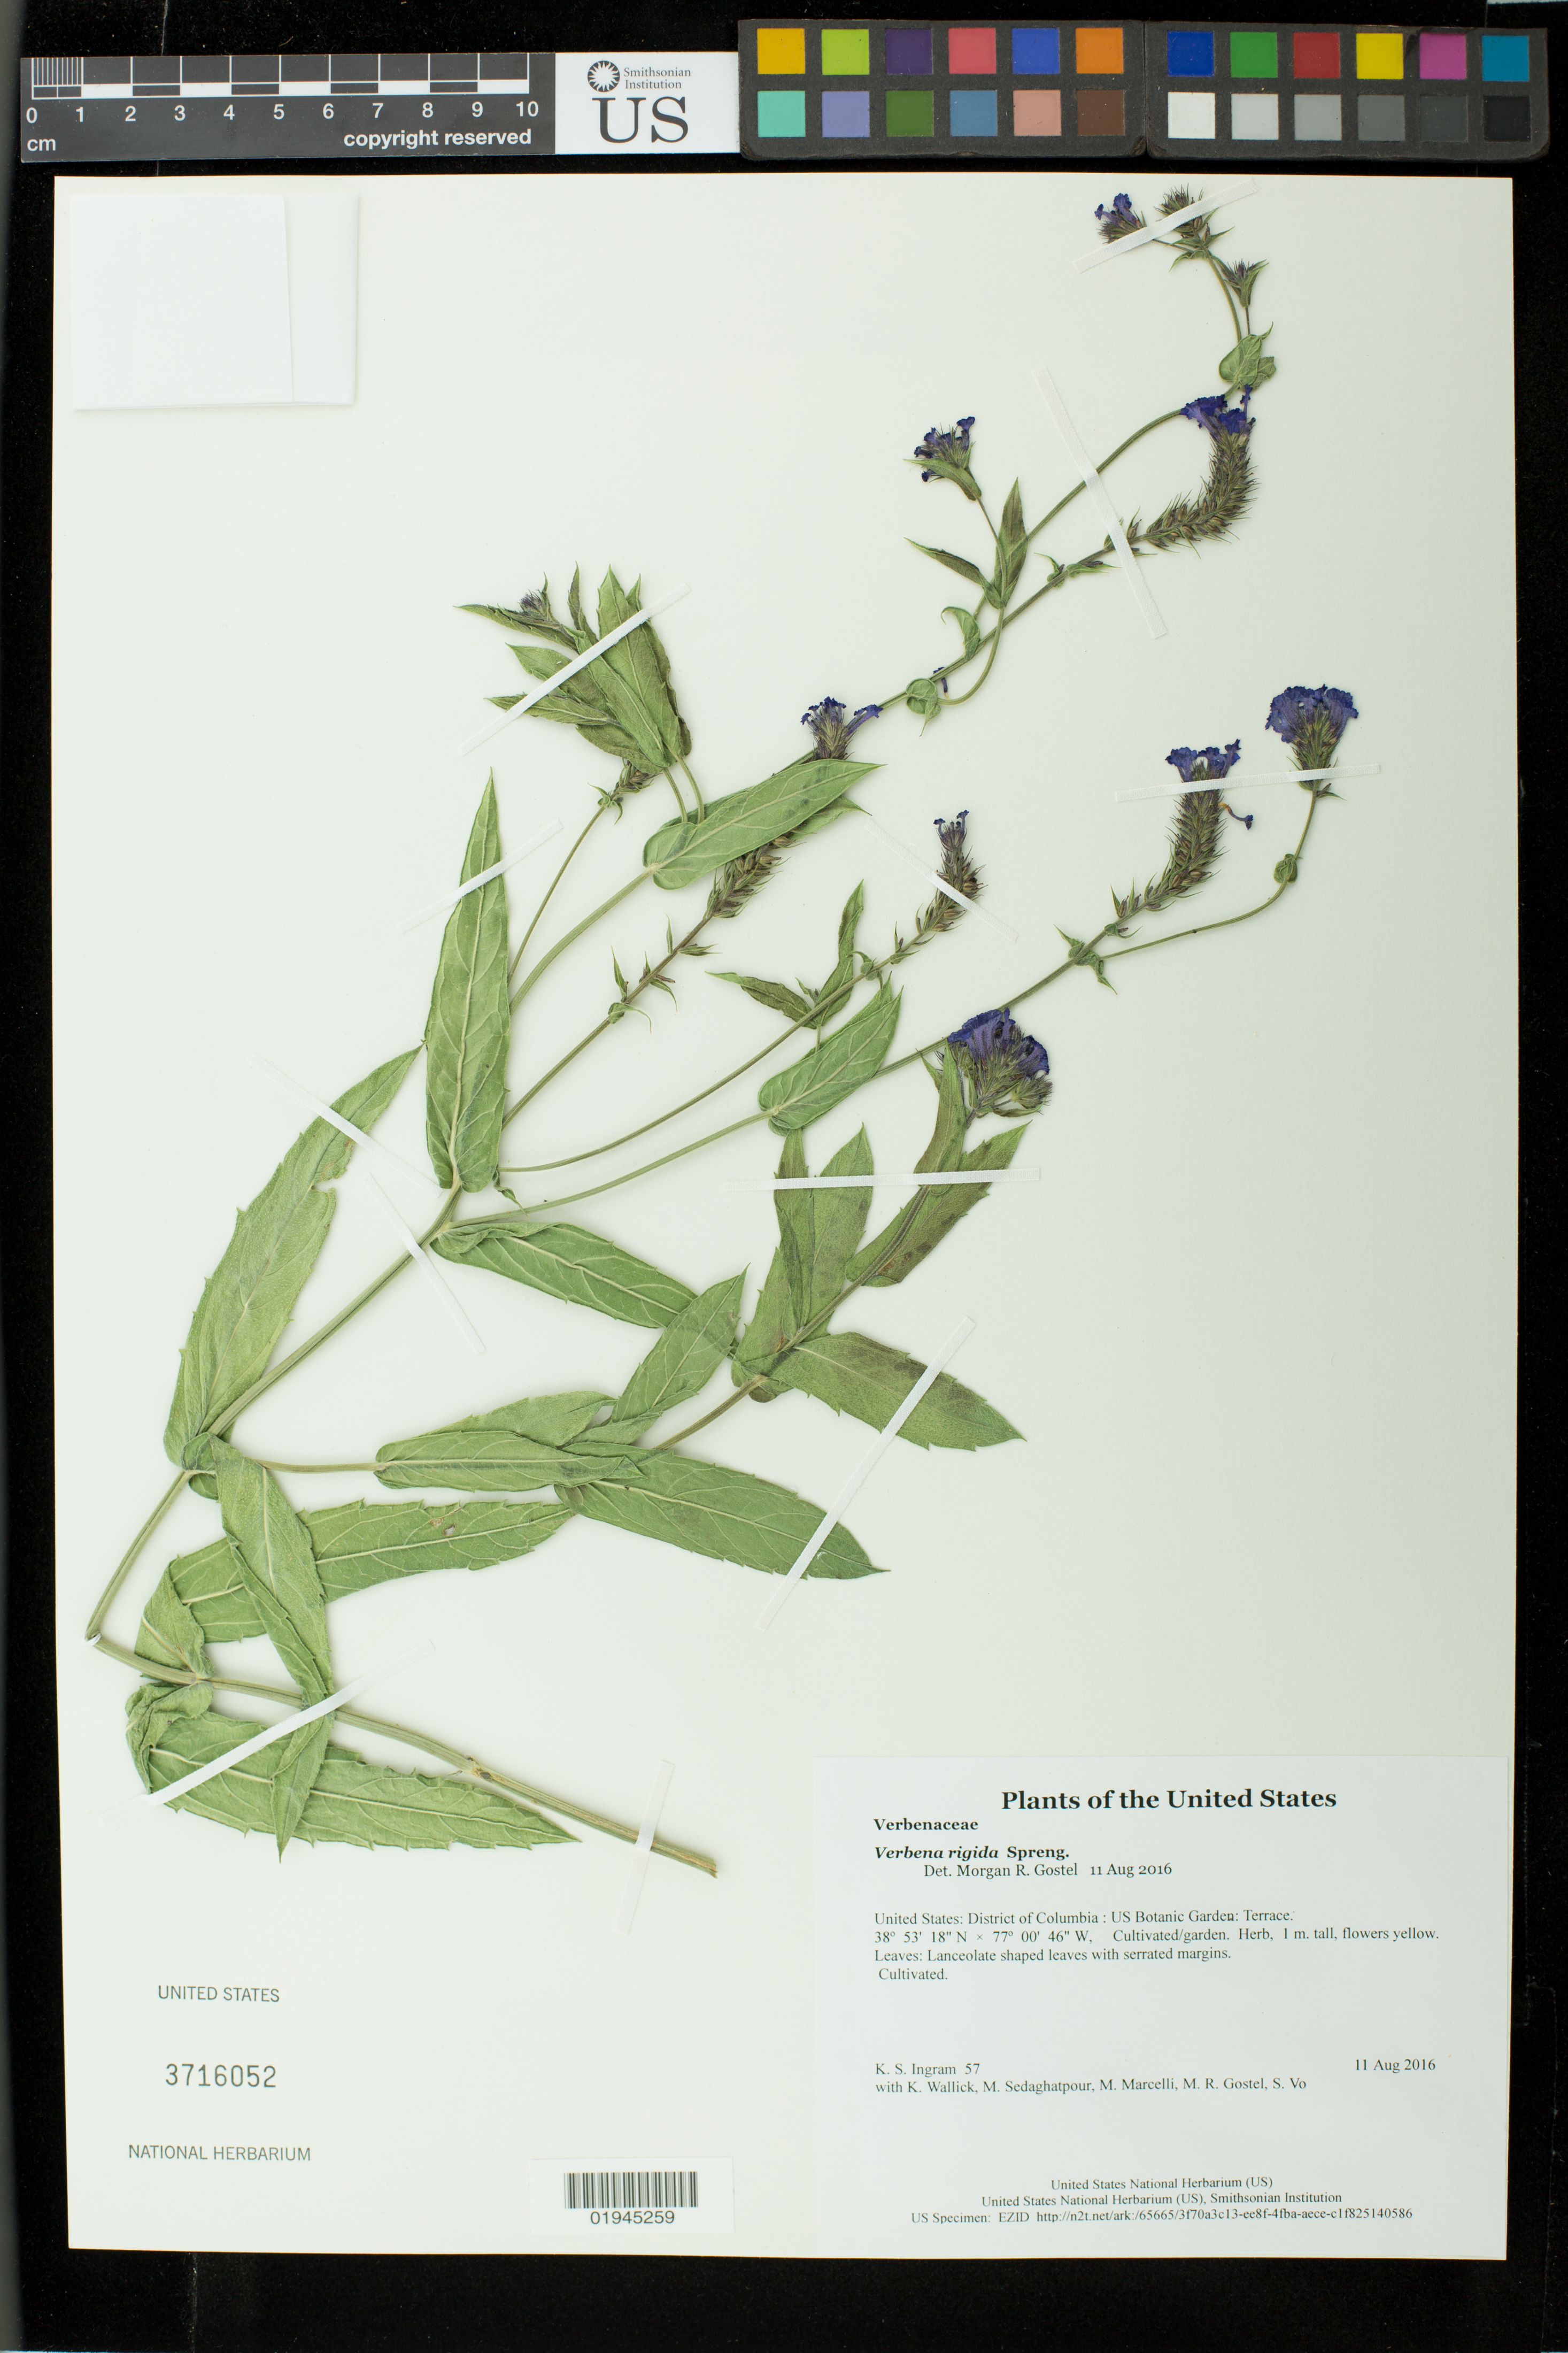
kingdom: Plantae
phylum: Tracheophyta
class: Magnoliopsida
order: Lamiales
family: Verbenaceae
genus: Verbena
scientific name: Verbena rigida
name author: Spreng.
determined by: Gostel, Morgan R., (BRIT), Botanical Research Institute of Texas (UNITED STATES)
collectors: K. S. Ingram, K. Wallick, M. Sedaghatpour, M. Marcelli, M. R. Gostel & S. Vo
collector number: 57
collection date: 2016-08-11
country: United States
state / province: District of Columbia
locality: US Botanic Garden: Terrace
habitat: Cultivated/garden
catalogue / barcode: US 3716052